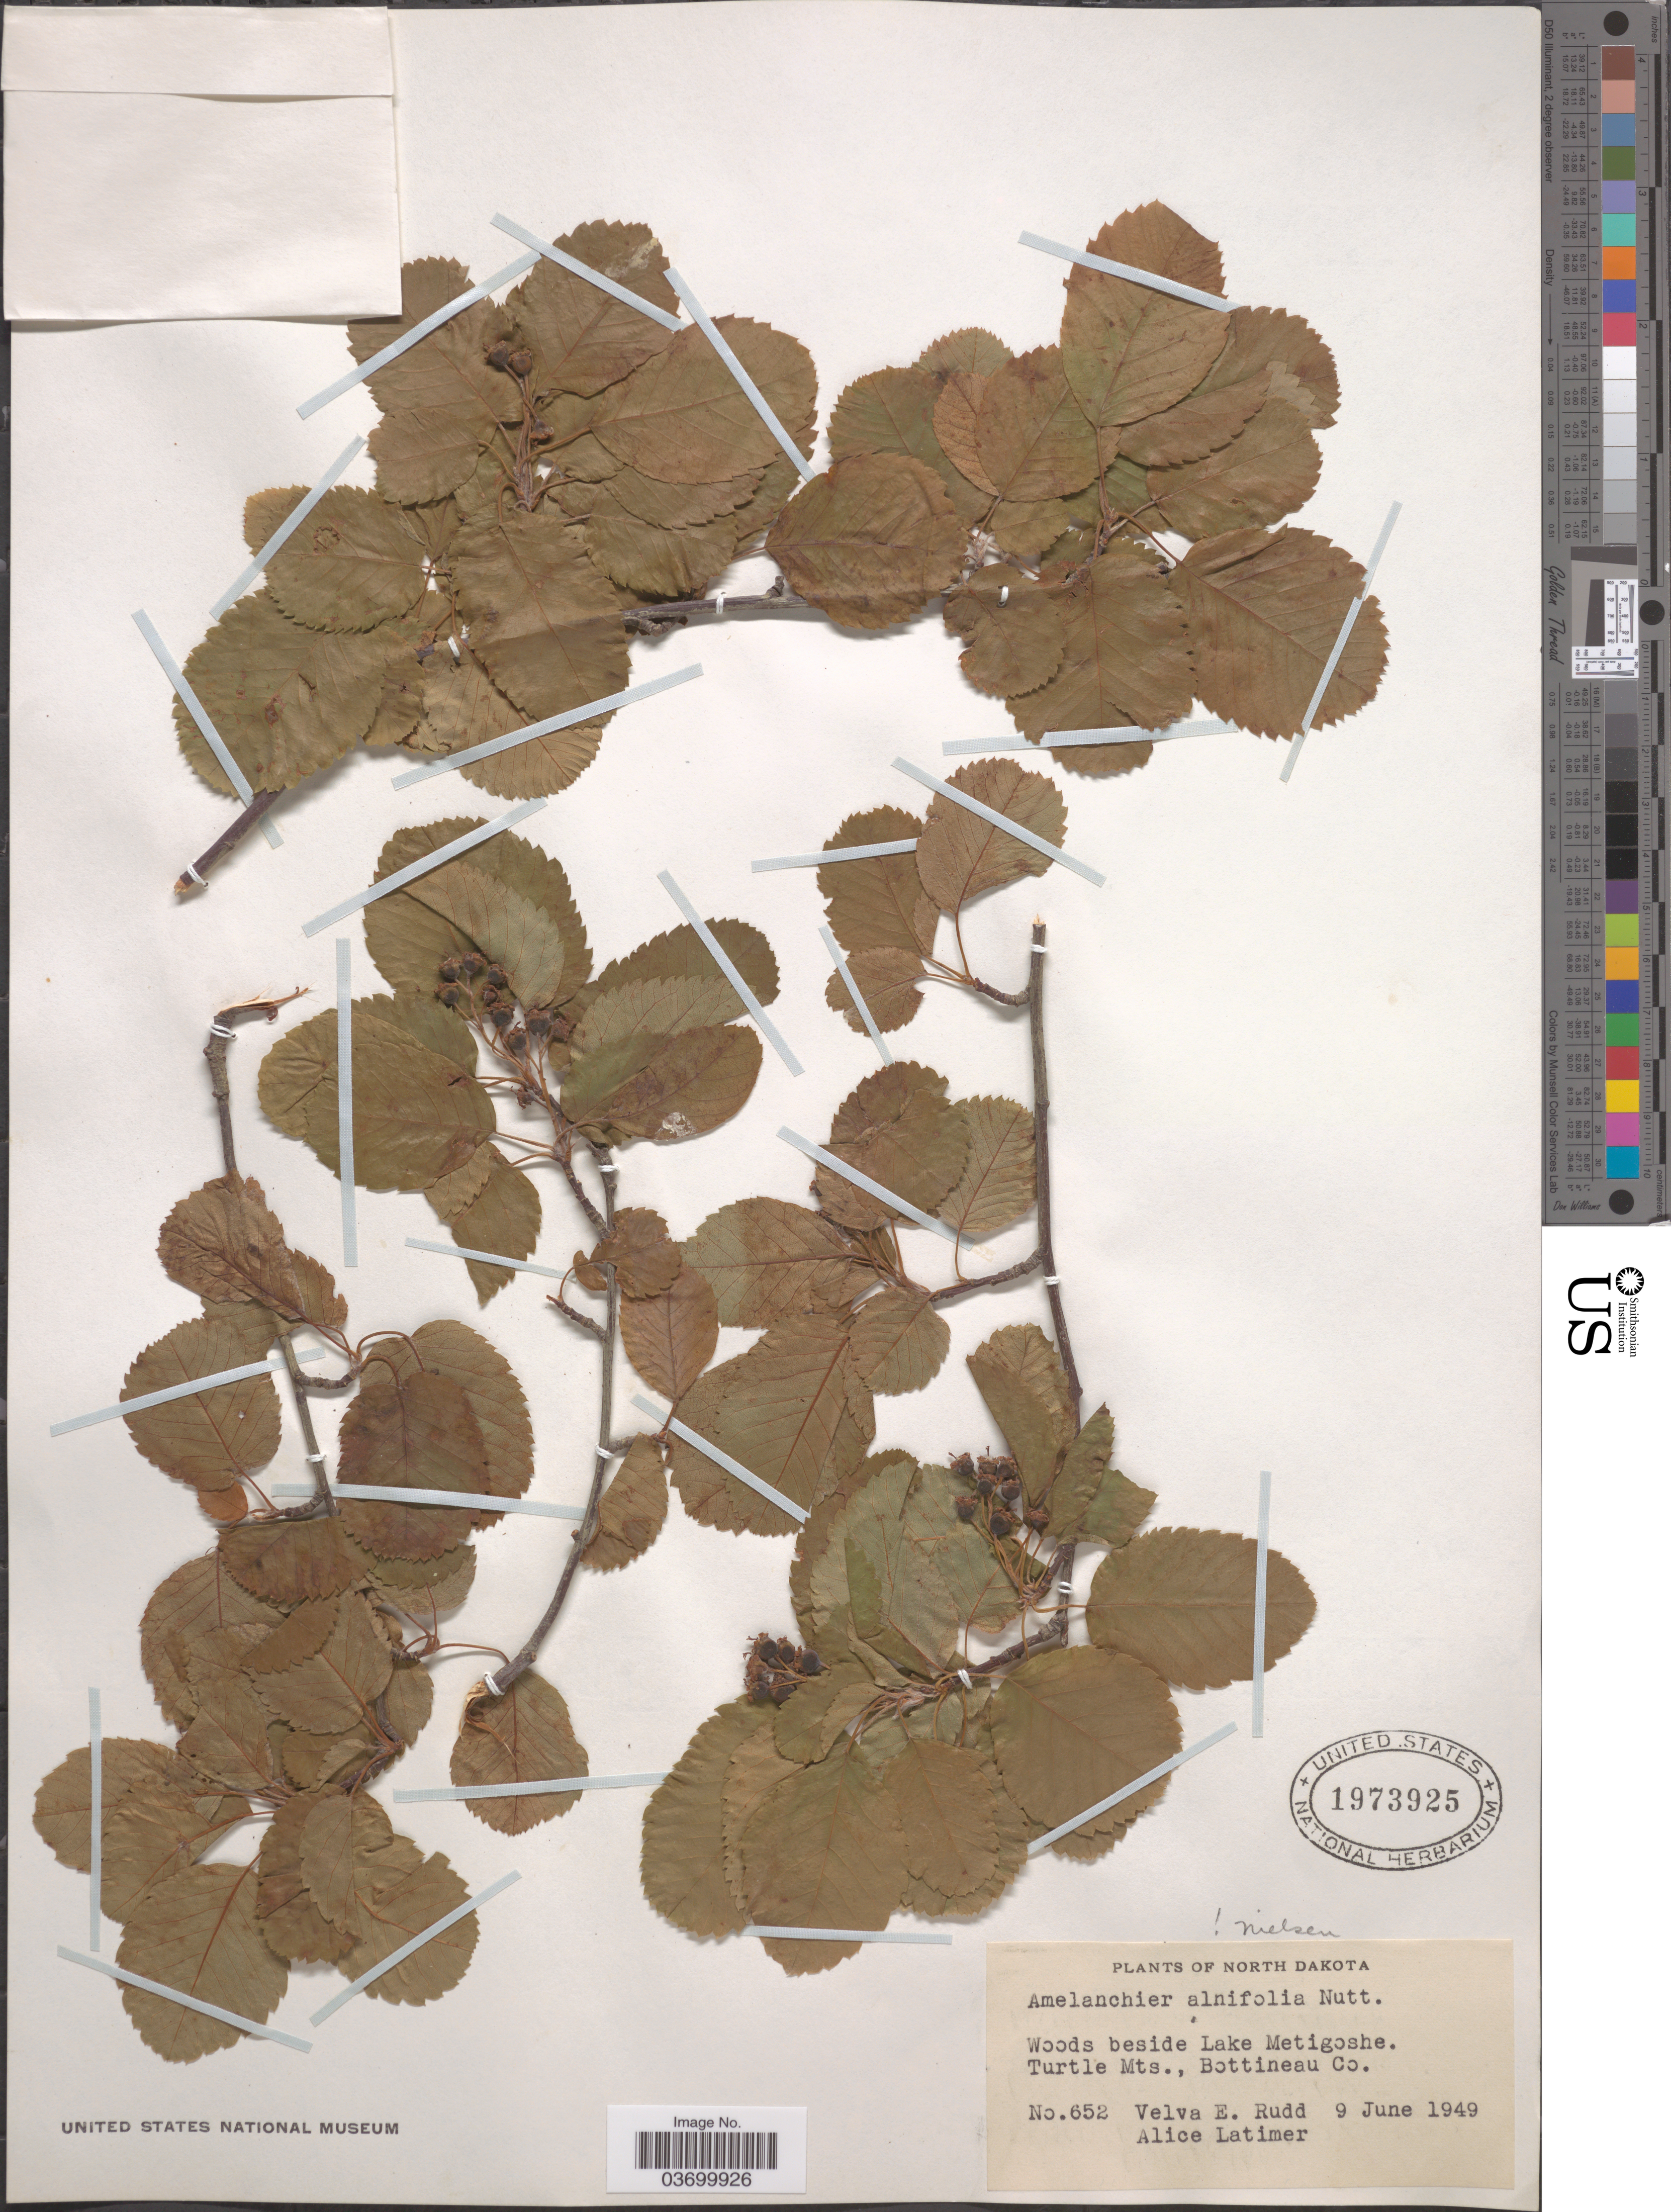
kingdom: Plantae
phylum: Tracheophyta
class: Magnoliopsida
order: Rosales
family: Rosaceae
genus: Amelanchier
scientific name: Amelanchier alnifolia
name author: (Nutt.) Nutt. ex M. Roem.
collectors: V. E. Rudd & A. Latimer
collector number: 652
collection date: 1949-06-09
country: United States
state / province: North Dakota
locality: Woods beside Lake Metigoshe. Turtle Mts., Bottineau Co.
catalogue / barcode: US 1973925